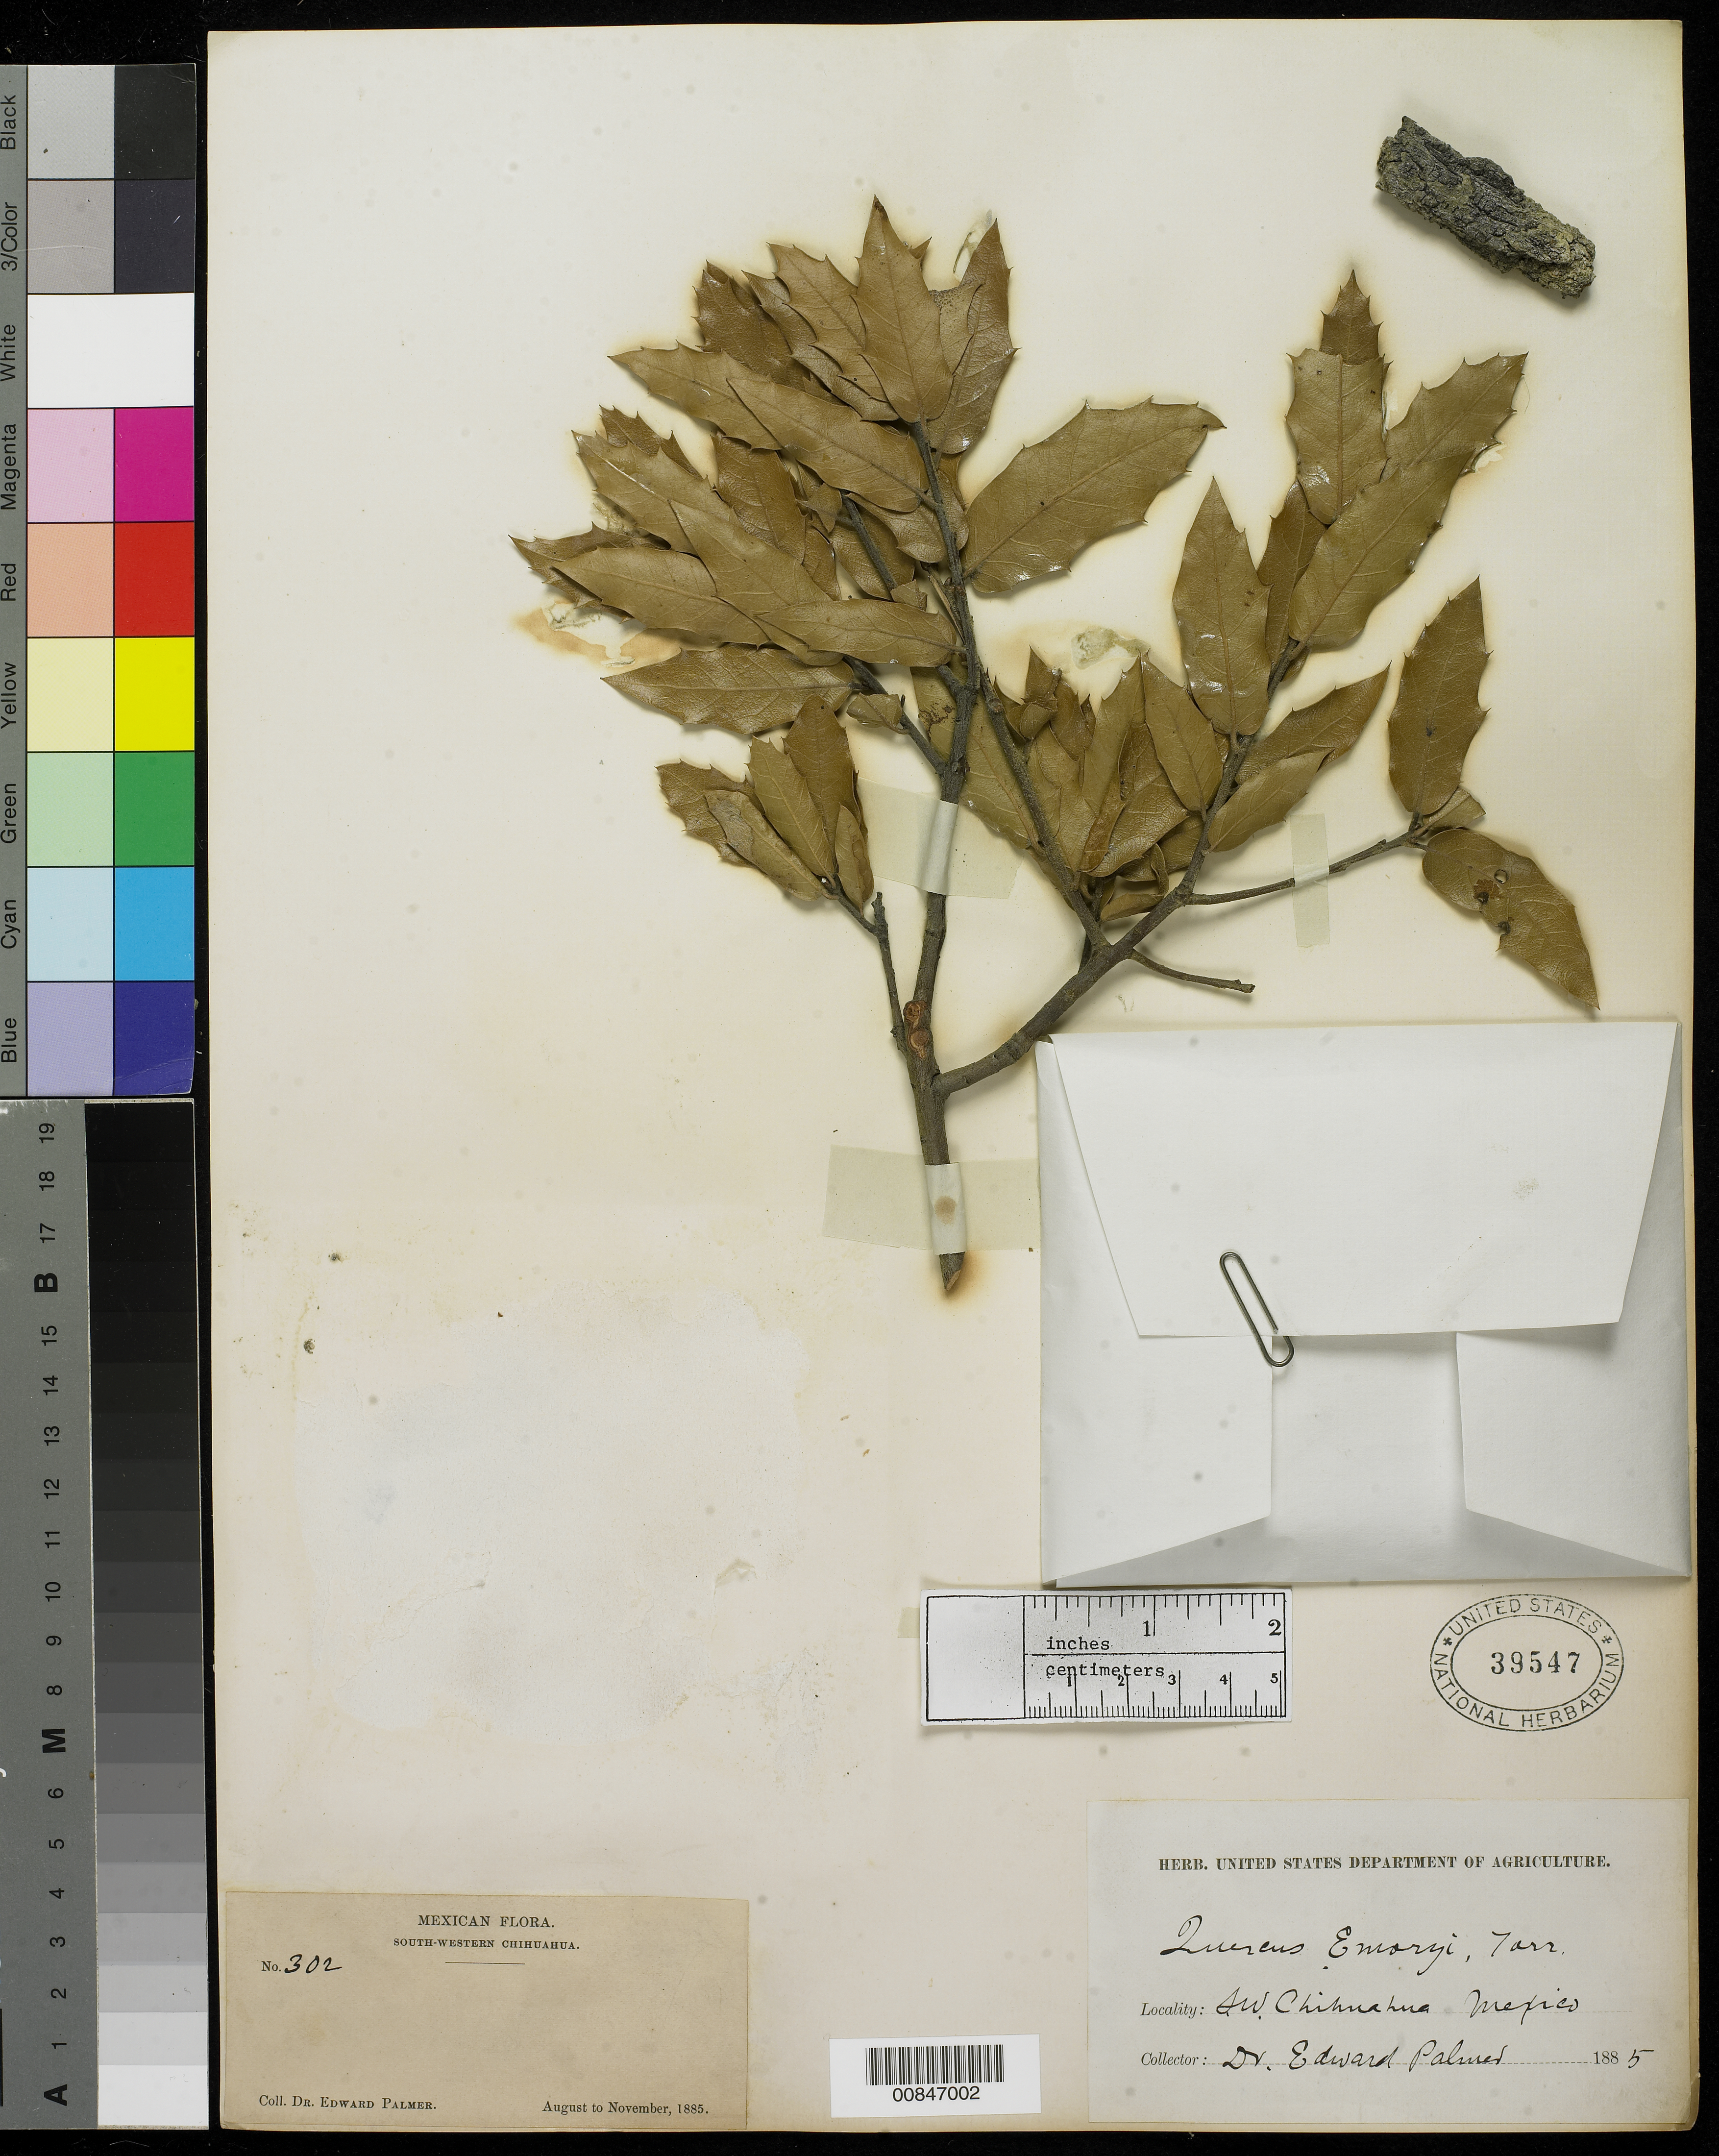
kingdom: Plantae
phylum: Tracheophyta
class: Magnoliopsida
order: Fagales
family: Fagaceae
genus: Quercus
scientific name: Quercus emoryi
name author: Torr. in Emory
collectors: E. Palmer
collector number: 302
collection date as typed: Aug 1885 to -- Nov 1885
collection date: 1885-08/1885-11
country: Mexico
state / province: Chihuahua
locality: South-Western Chihuahua.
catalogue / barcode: US 39547